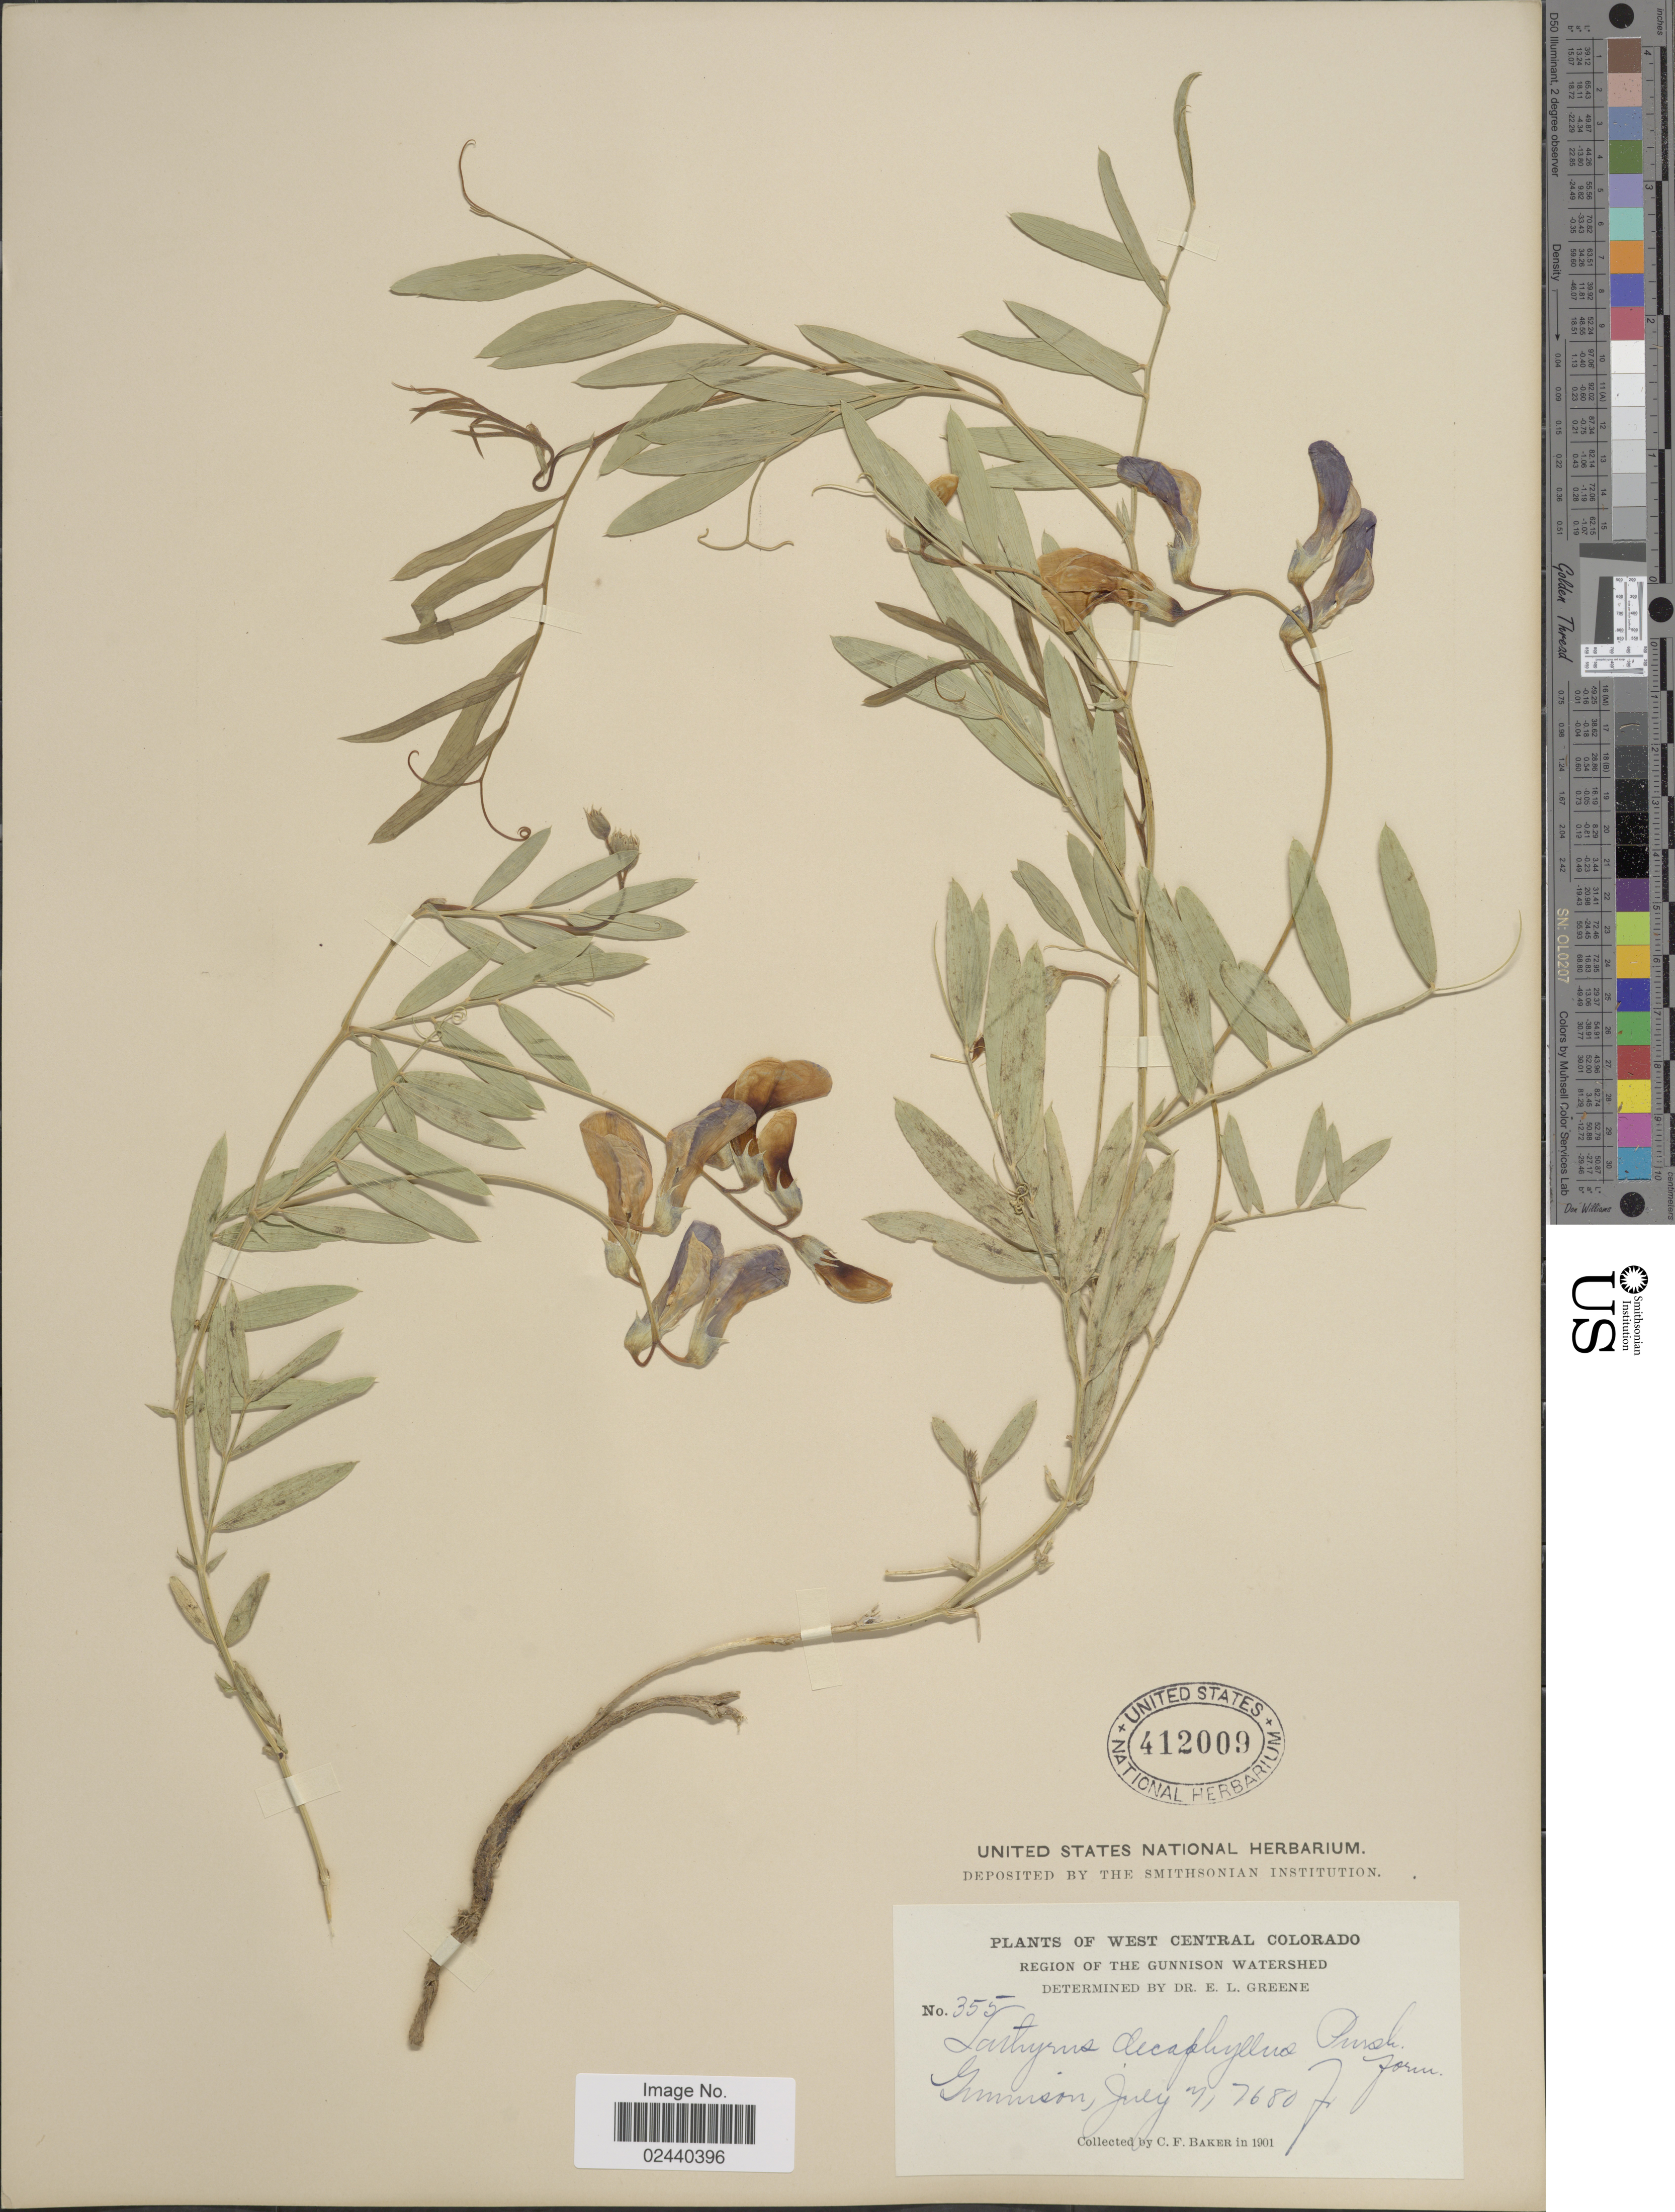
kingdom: Plantae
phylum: Tracheophyta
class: Magnoliopsida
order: Fabales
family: Fabaceae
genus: Lathyrus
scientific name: Lathyrus eucosmus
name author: Butters & H. St. John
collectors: C. F. Baker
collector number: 355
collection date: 1901-07-07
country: United States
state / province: Colorado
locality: West Central Colorado. Region of the Gunnison Watershed. Gunnison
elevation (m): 2341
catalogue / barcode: US 412009